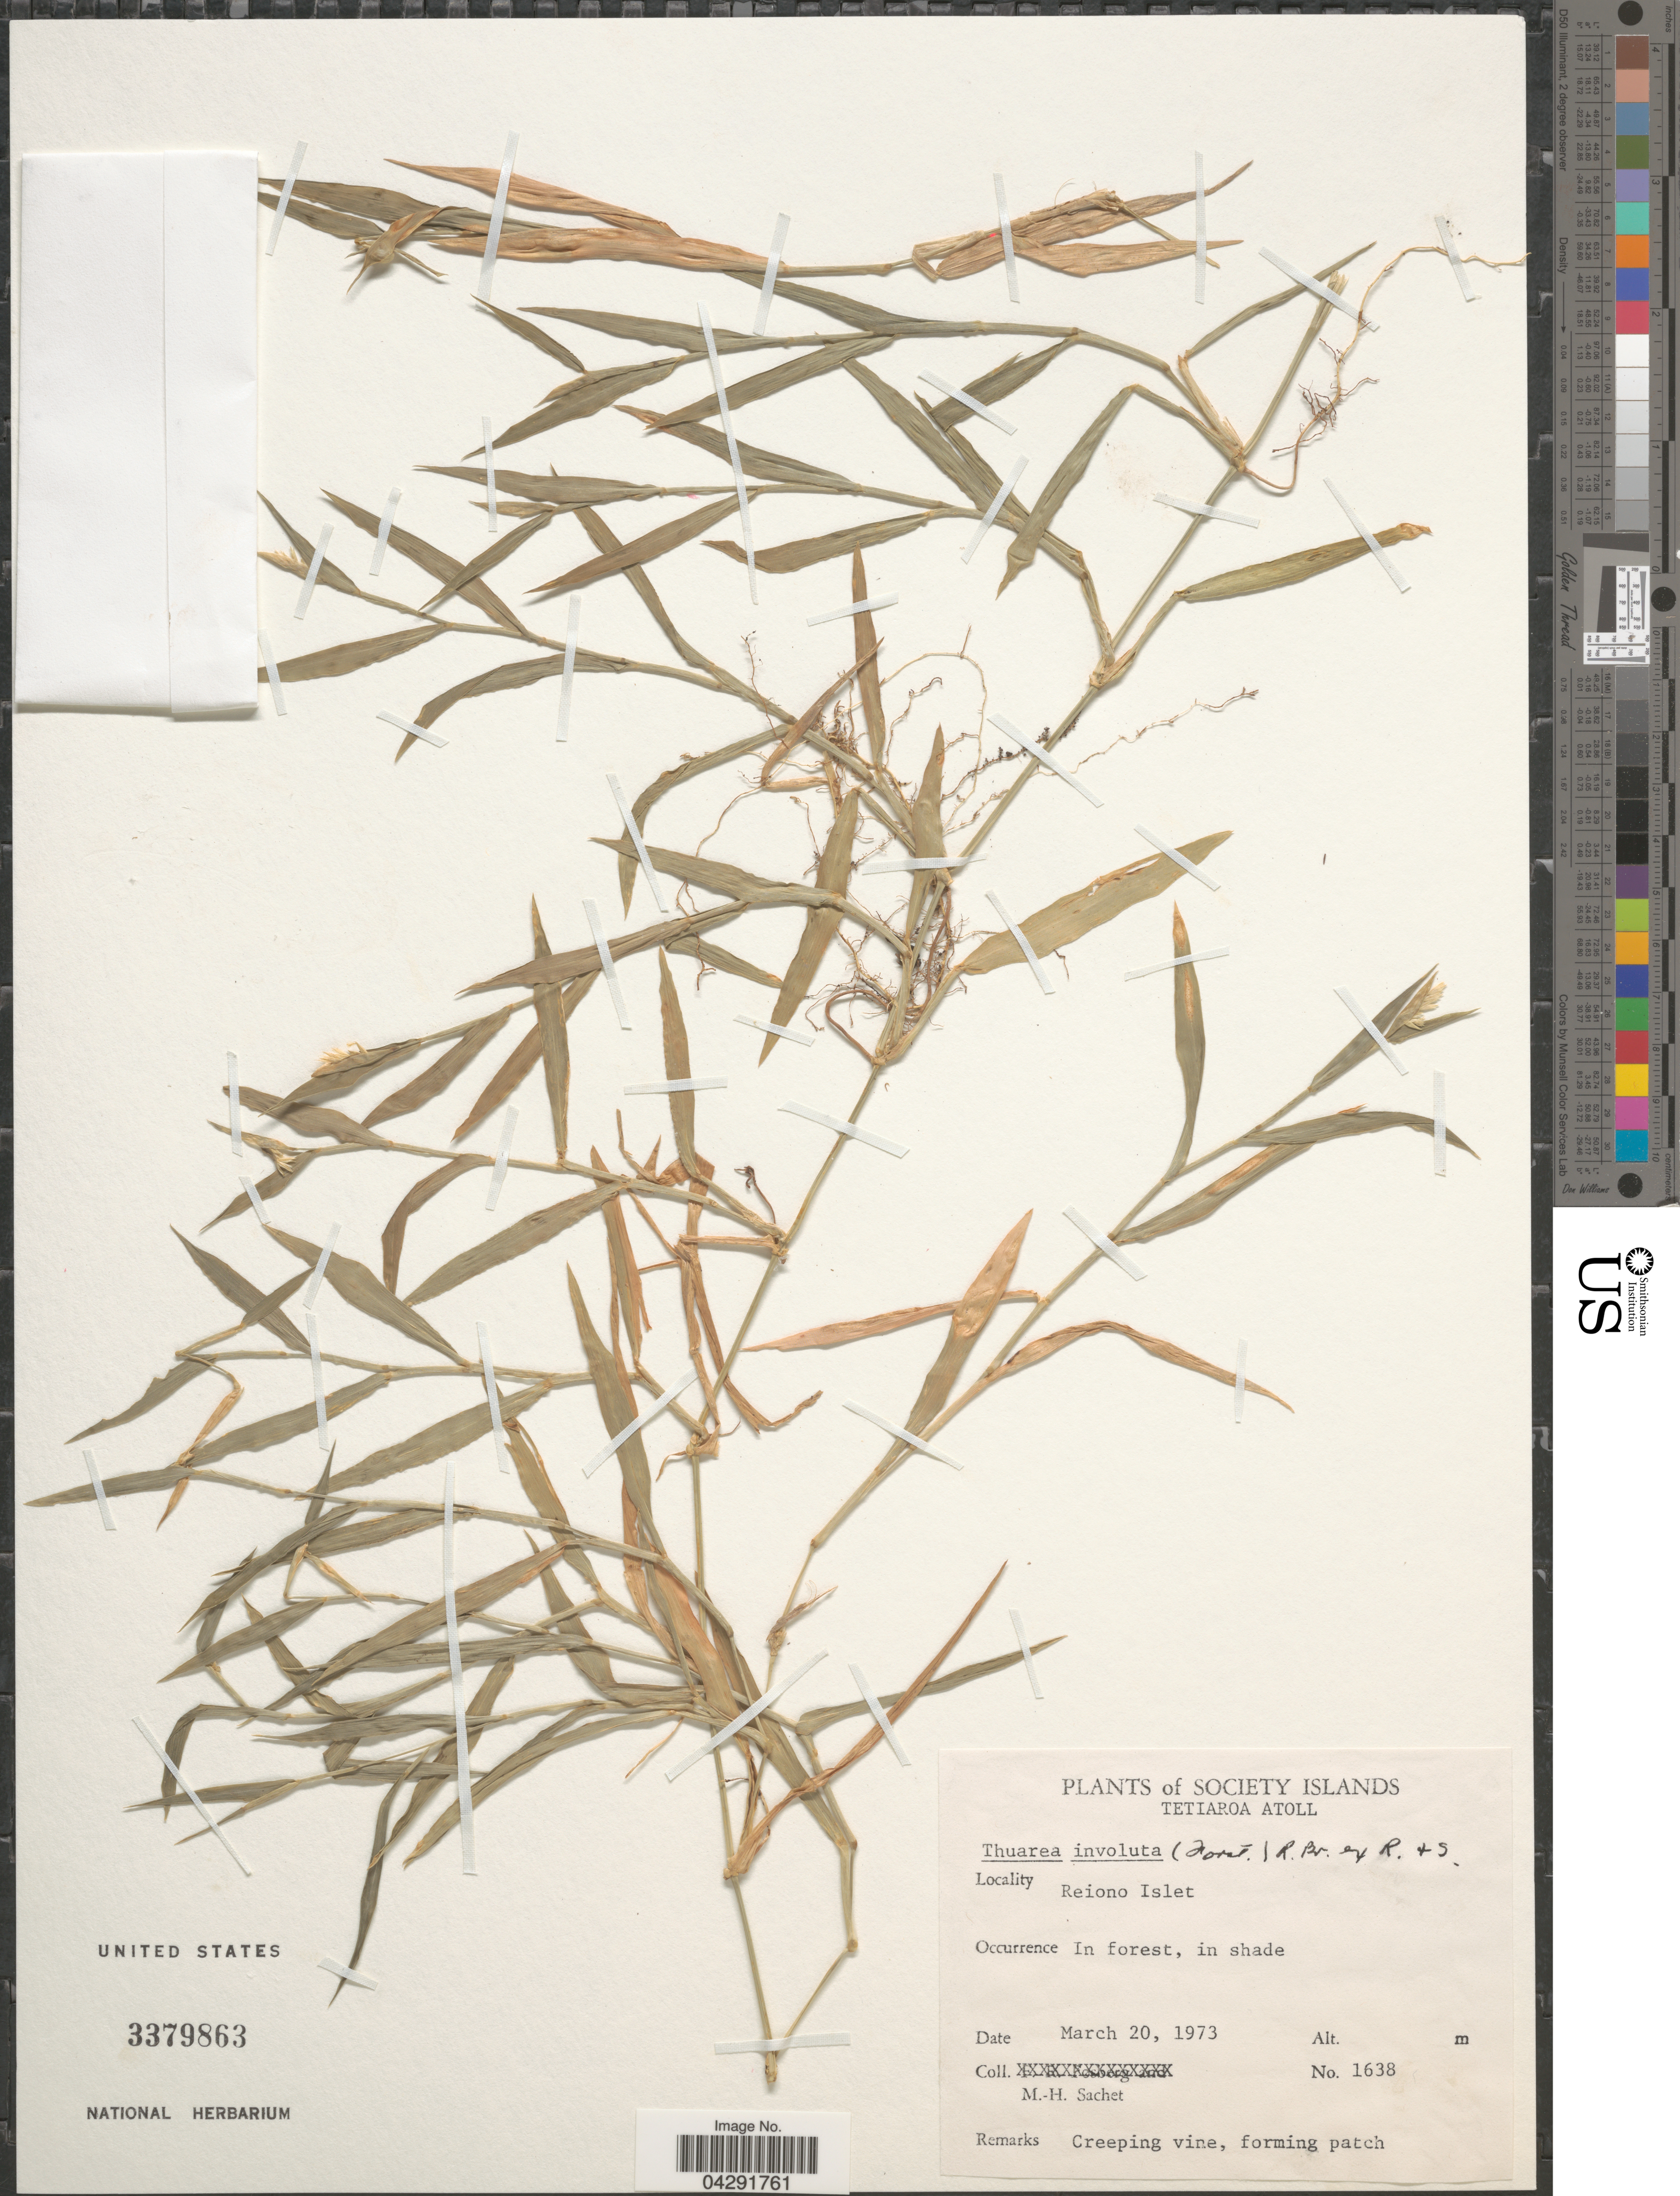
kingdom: Plantae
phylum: Tracheophyta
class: Liliopsida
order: Poales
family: Poaceae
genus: Thuarea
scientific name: Thuarea involuta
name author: (G. Forst.) R. Br. ex Sm.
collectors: M.-H. Sachet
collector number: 1638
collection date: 1973-03-20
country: French Polynesia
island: Tetiaroa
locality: Society Islands. Tetiaroa Atoll. Reiono Islet. In forest, in shade.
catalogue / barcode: US 3379863